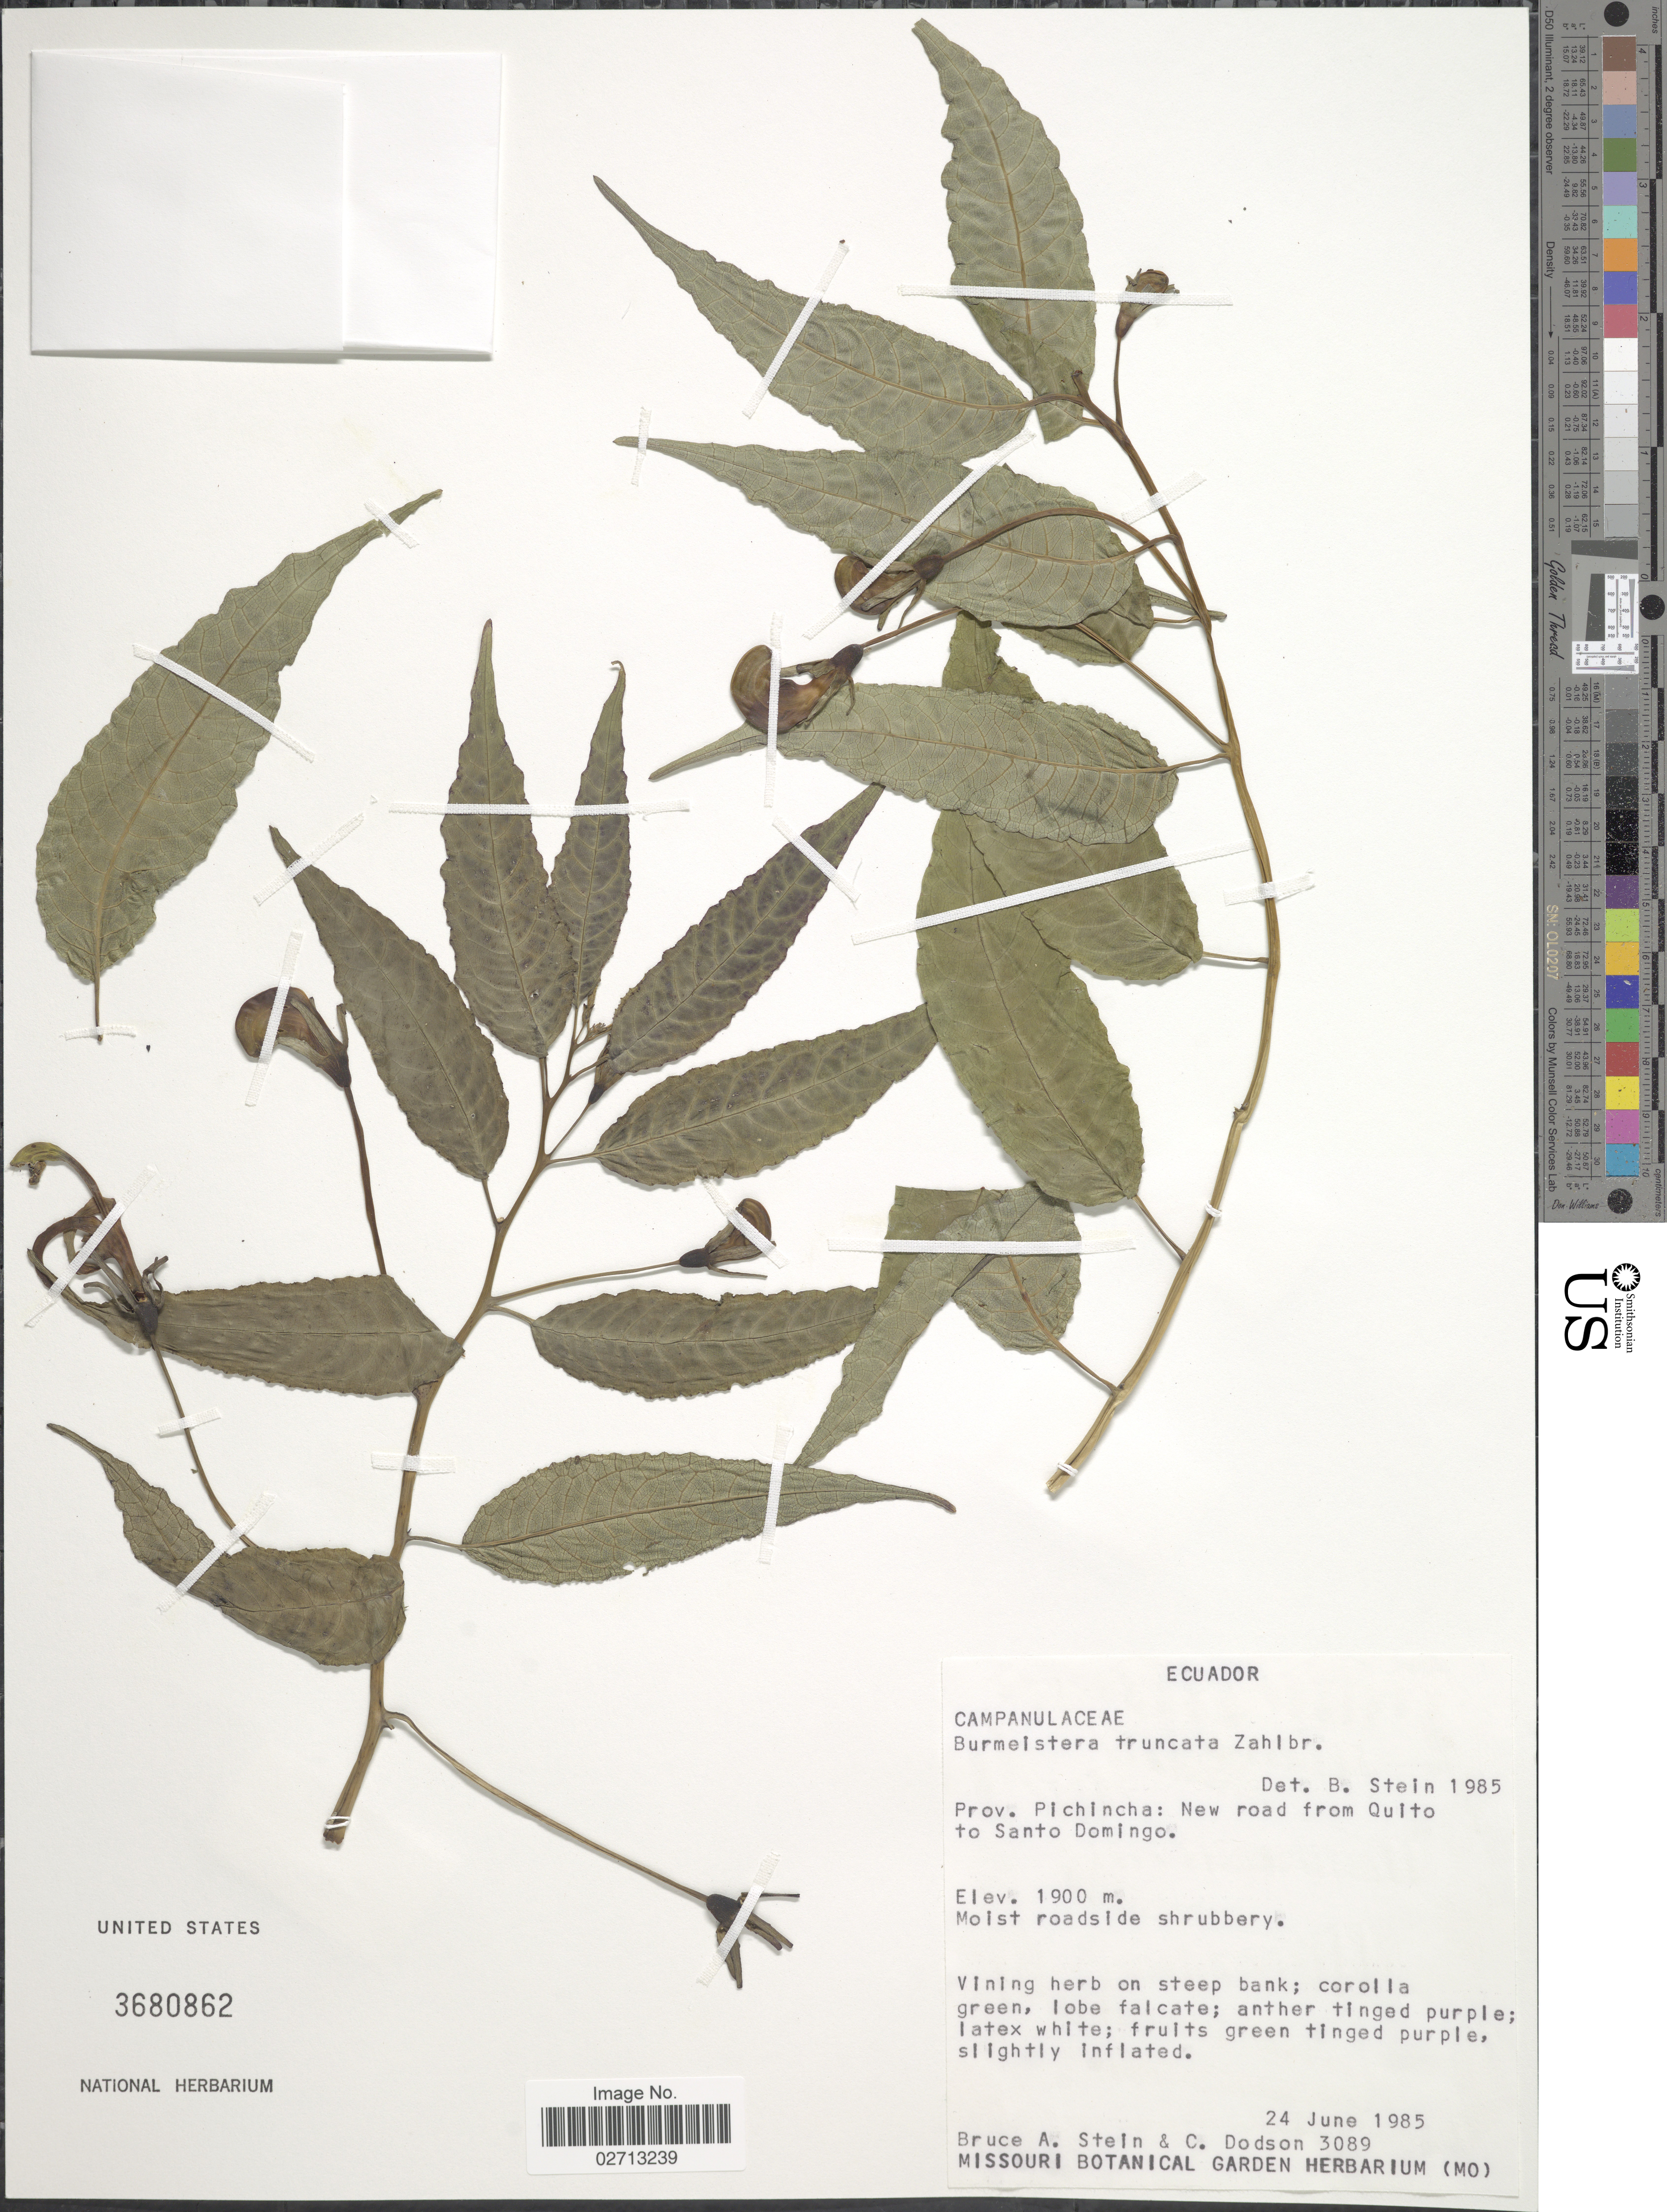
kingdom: Plantae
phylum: Tracheophyta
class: Magnoliopsida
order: Asterales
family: Campanulaceae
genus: Burmeistera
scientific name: Burmeistera truncata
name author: Zahlbr.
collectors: B. A. Stein & C. Dodson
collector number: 3089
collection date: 1985-06-24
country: Ecuador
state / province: Pichincha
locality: New road from Quito to Santo Domingo.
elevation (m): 1900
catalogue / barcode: US 3680862